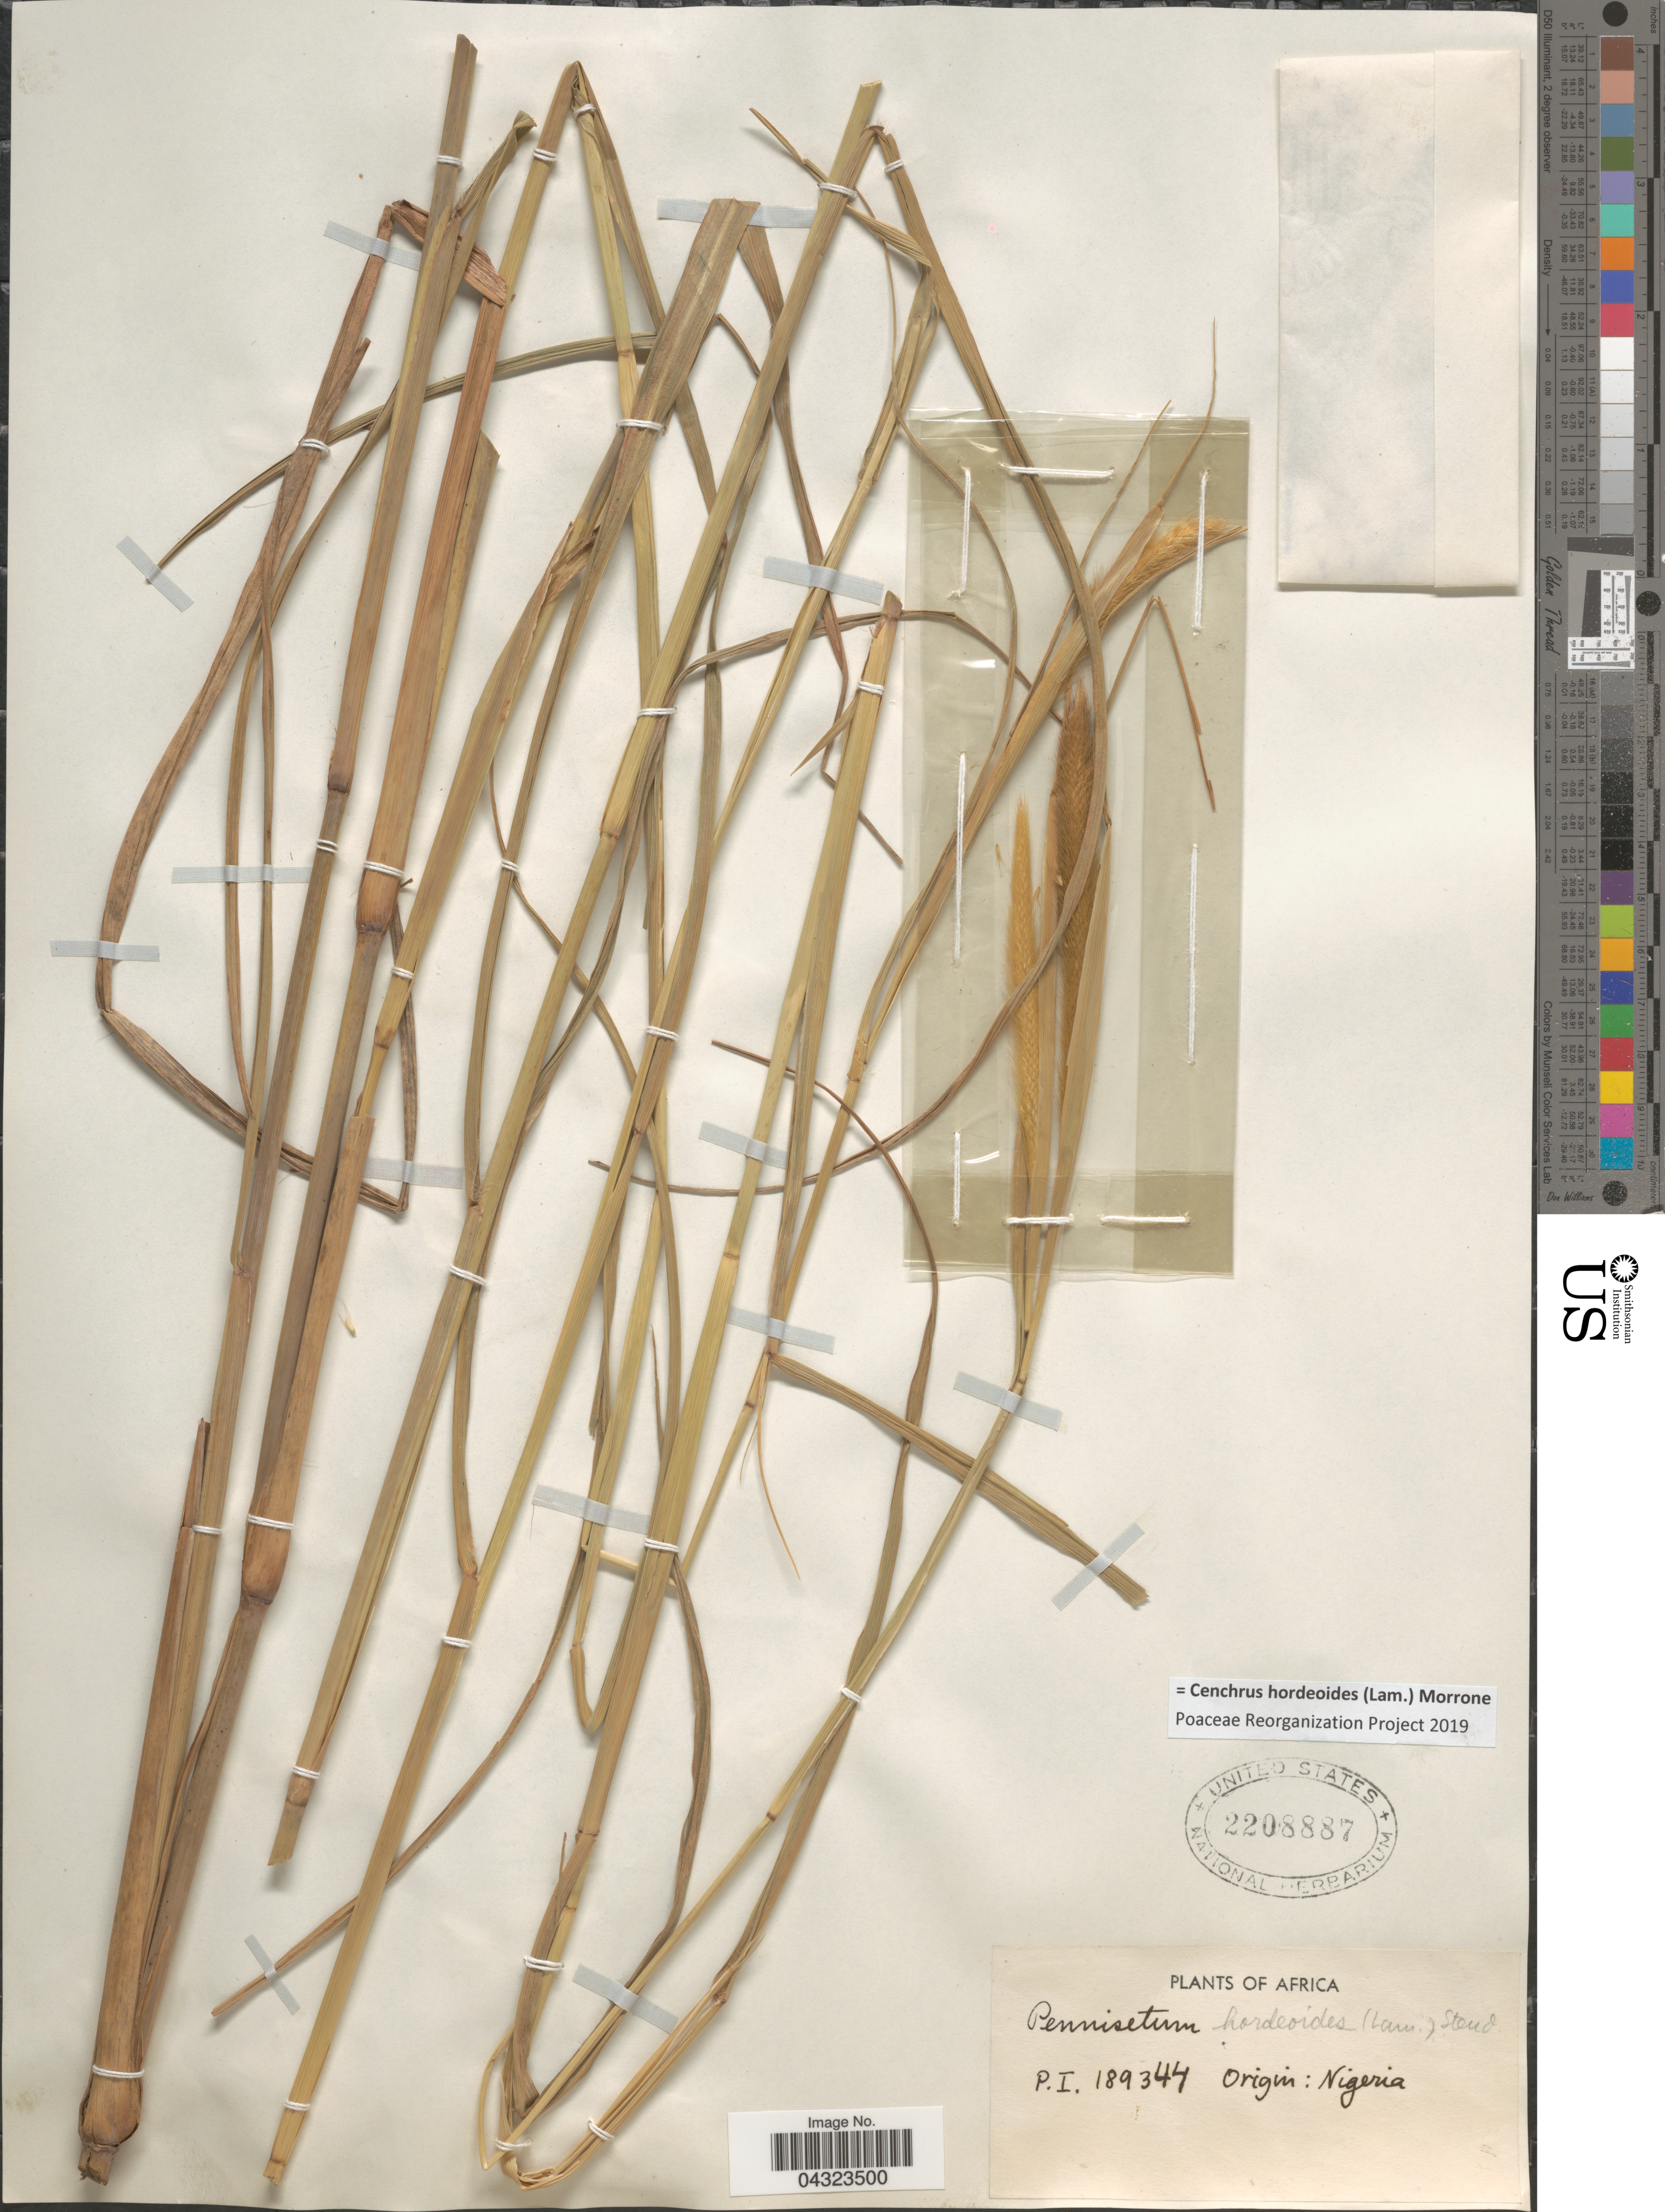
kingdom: Plantae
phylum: Tracheophyta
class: Liliopsida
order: Poales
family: Poaceae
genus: Cenchrus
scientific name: Cenchrus hordeoides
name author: (Lam.) Morrone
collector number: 189344?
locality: Africa.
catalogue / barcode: US 2208887